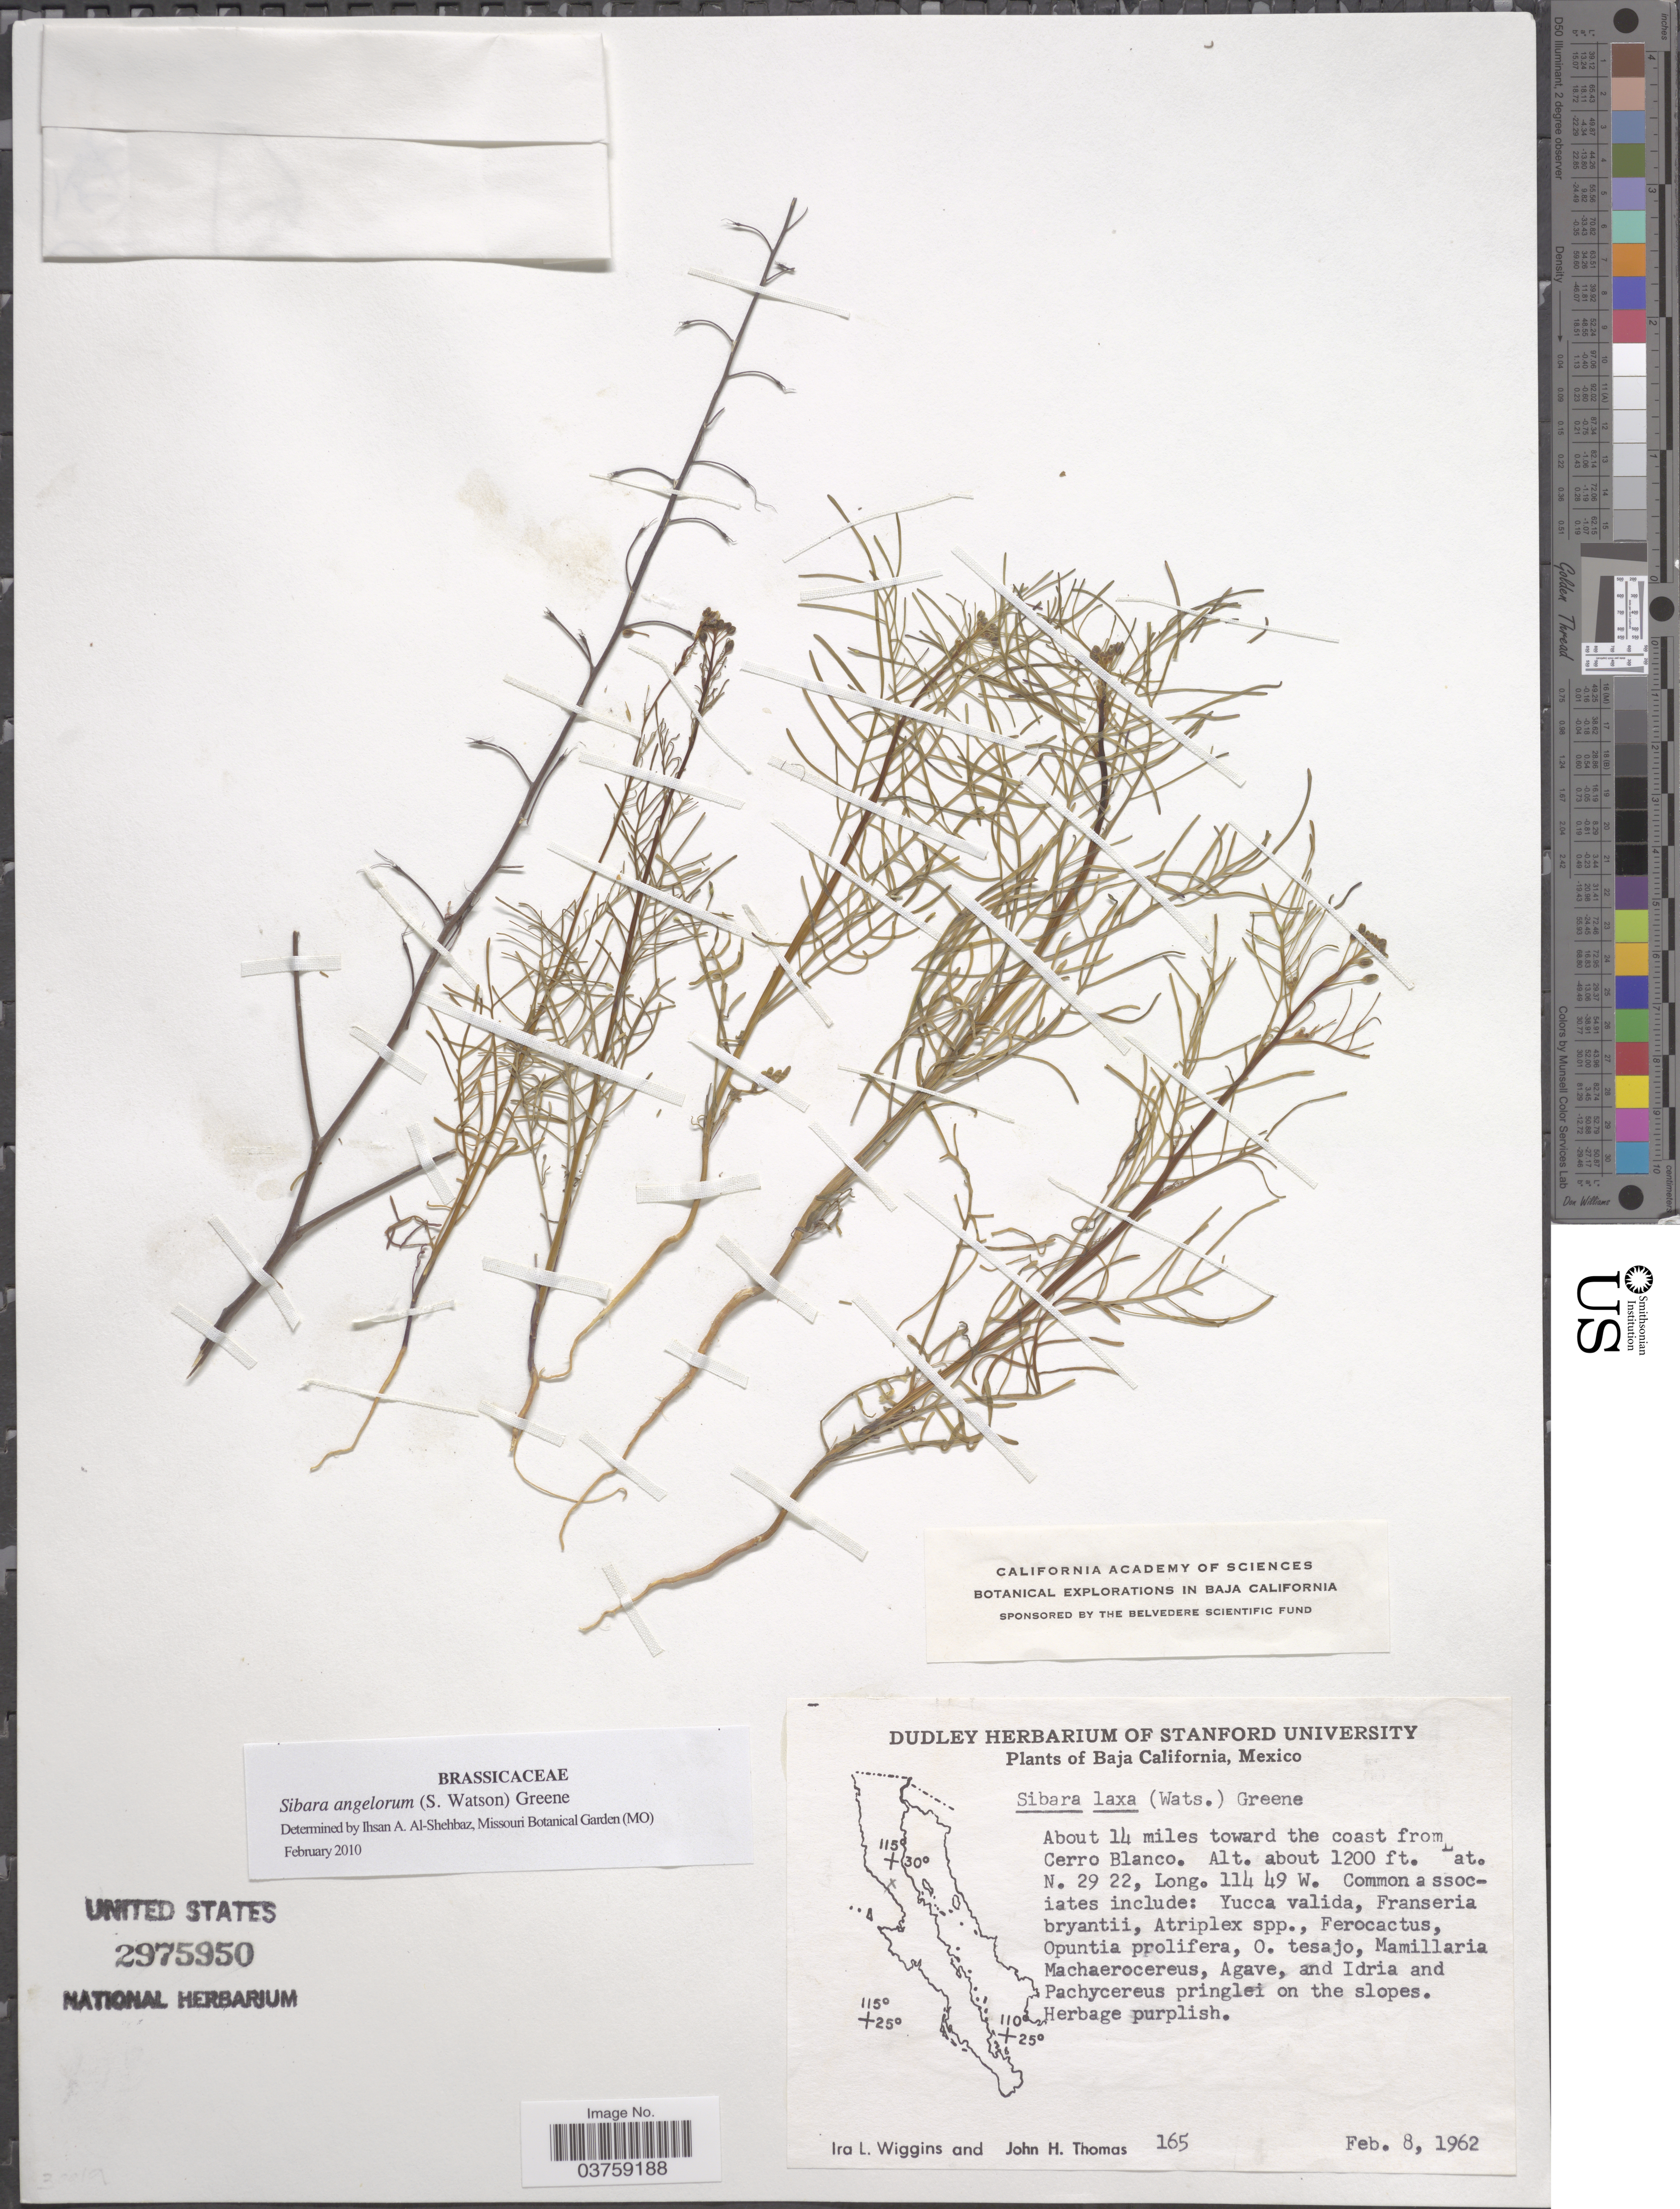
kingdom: Plantae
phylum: Tracheophyta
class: Magnoliopsida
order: Brassicales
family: Brassicaceae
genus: Sibara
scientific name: Sibara angelorum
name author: (S. Watson) Greene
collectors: I. L. Wiggins & J. H. Thomas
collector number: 165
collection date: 1962-02-08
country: Mexico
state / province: Baja California Norte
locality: About 14 miles toward the coast from Cerro Blanco.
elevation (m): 366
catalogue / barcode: US 2975950